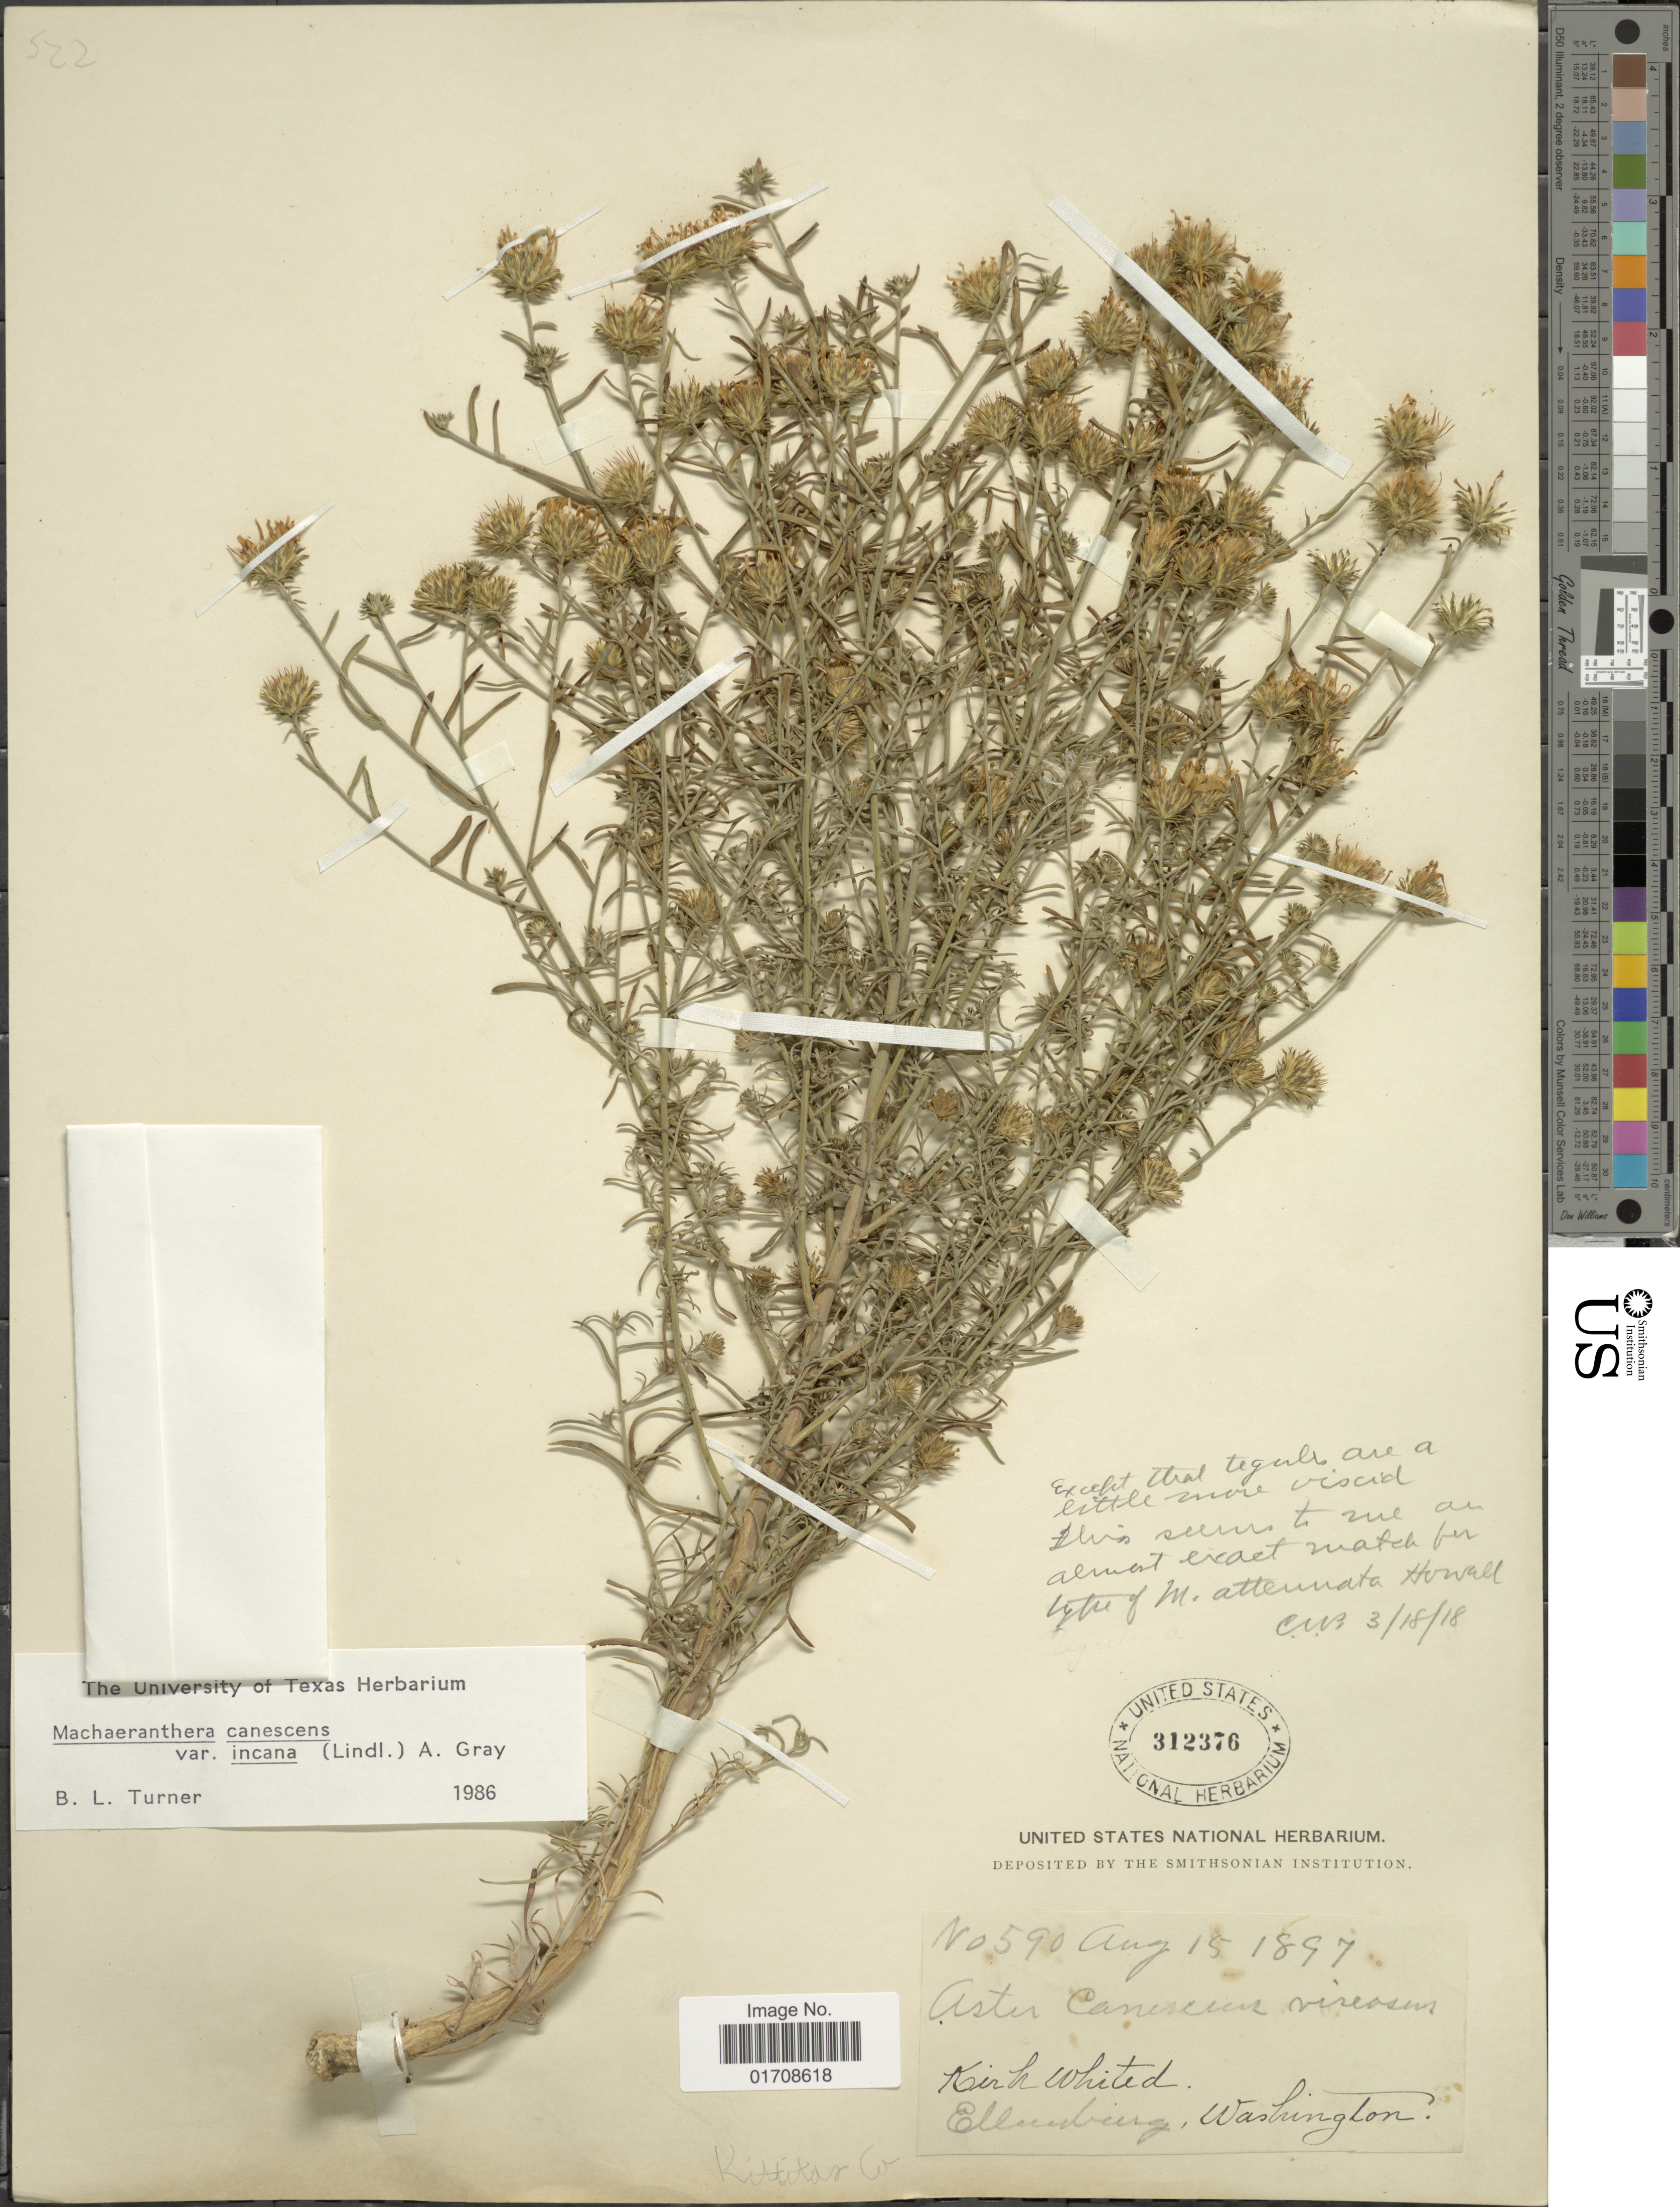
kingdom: Plantae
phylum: Tracheophyta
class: Magnoliopsida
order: Asterales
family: Asteraceae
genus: Machaeranthera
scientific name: Machaeranthera canescens var. incana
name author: (Lindl.) A. Gray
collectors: K. Whited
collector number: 590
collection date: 1897-08-15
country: United States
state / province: Washington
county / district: Kittitas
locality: Ellensburg, Kittitas Co.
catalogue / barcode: US 312376